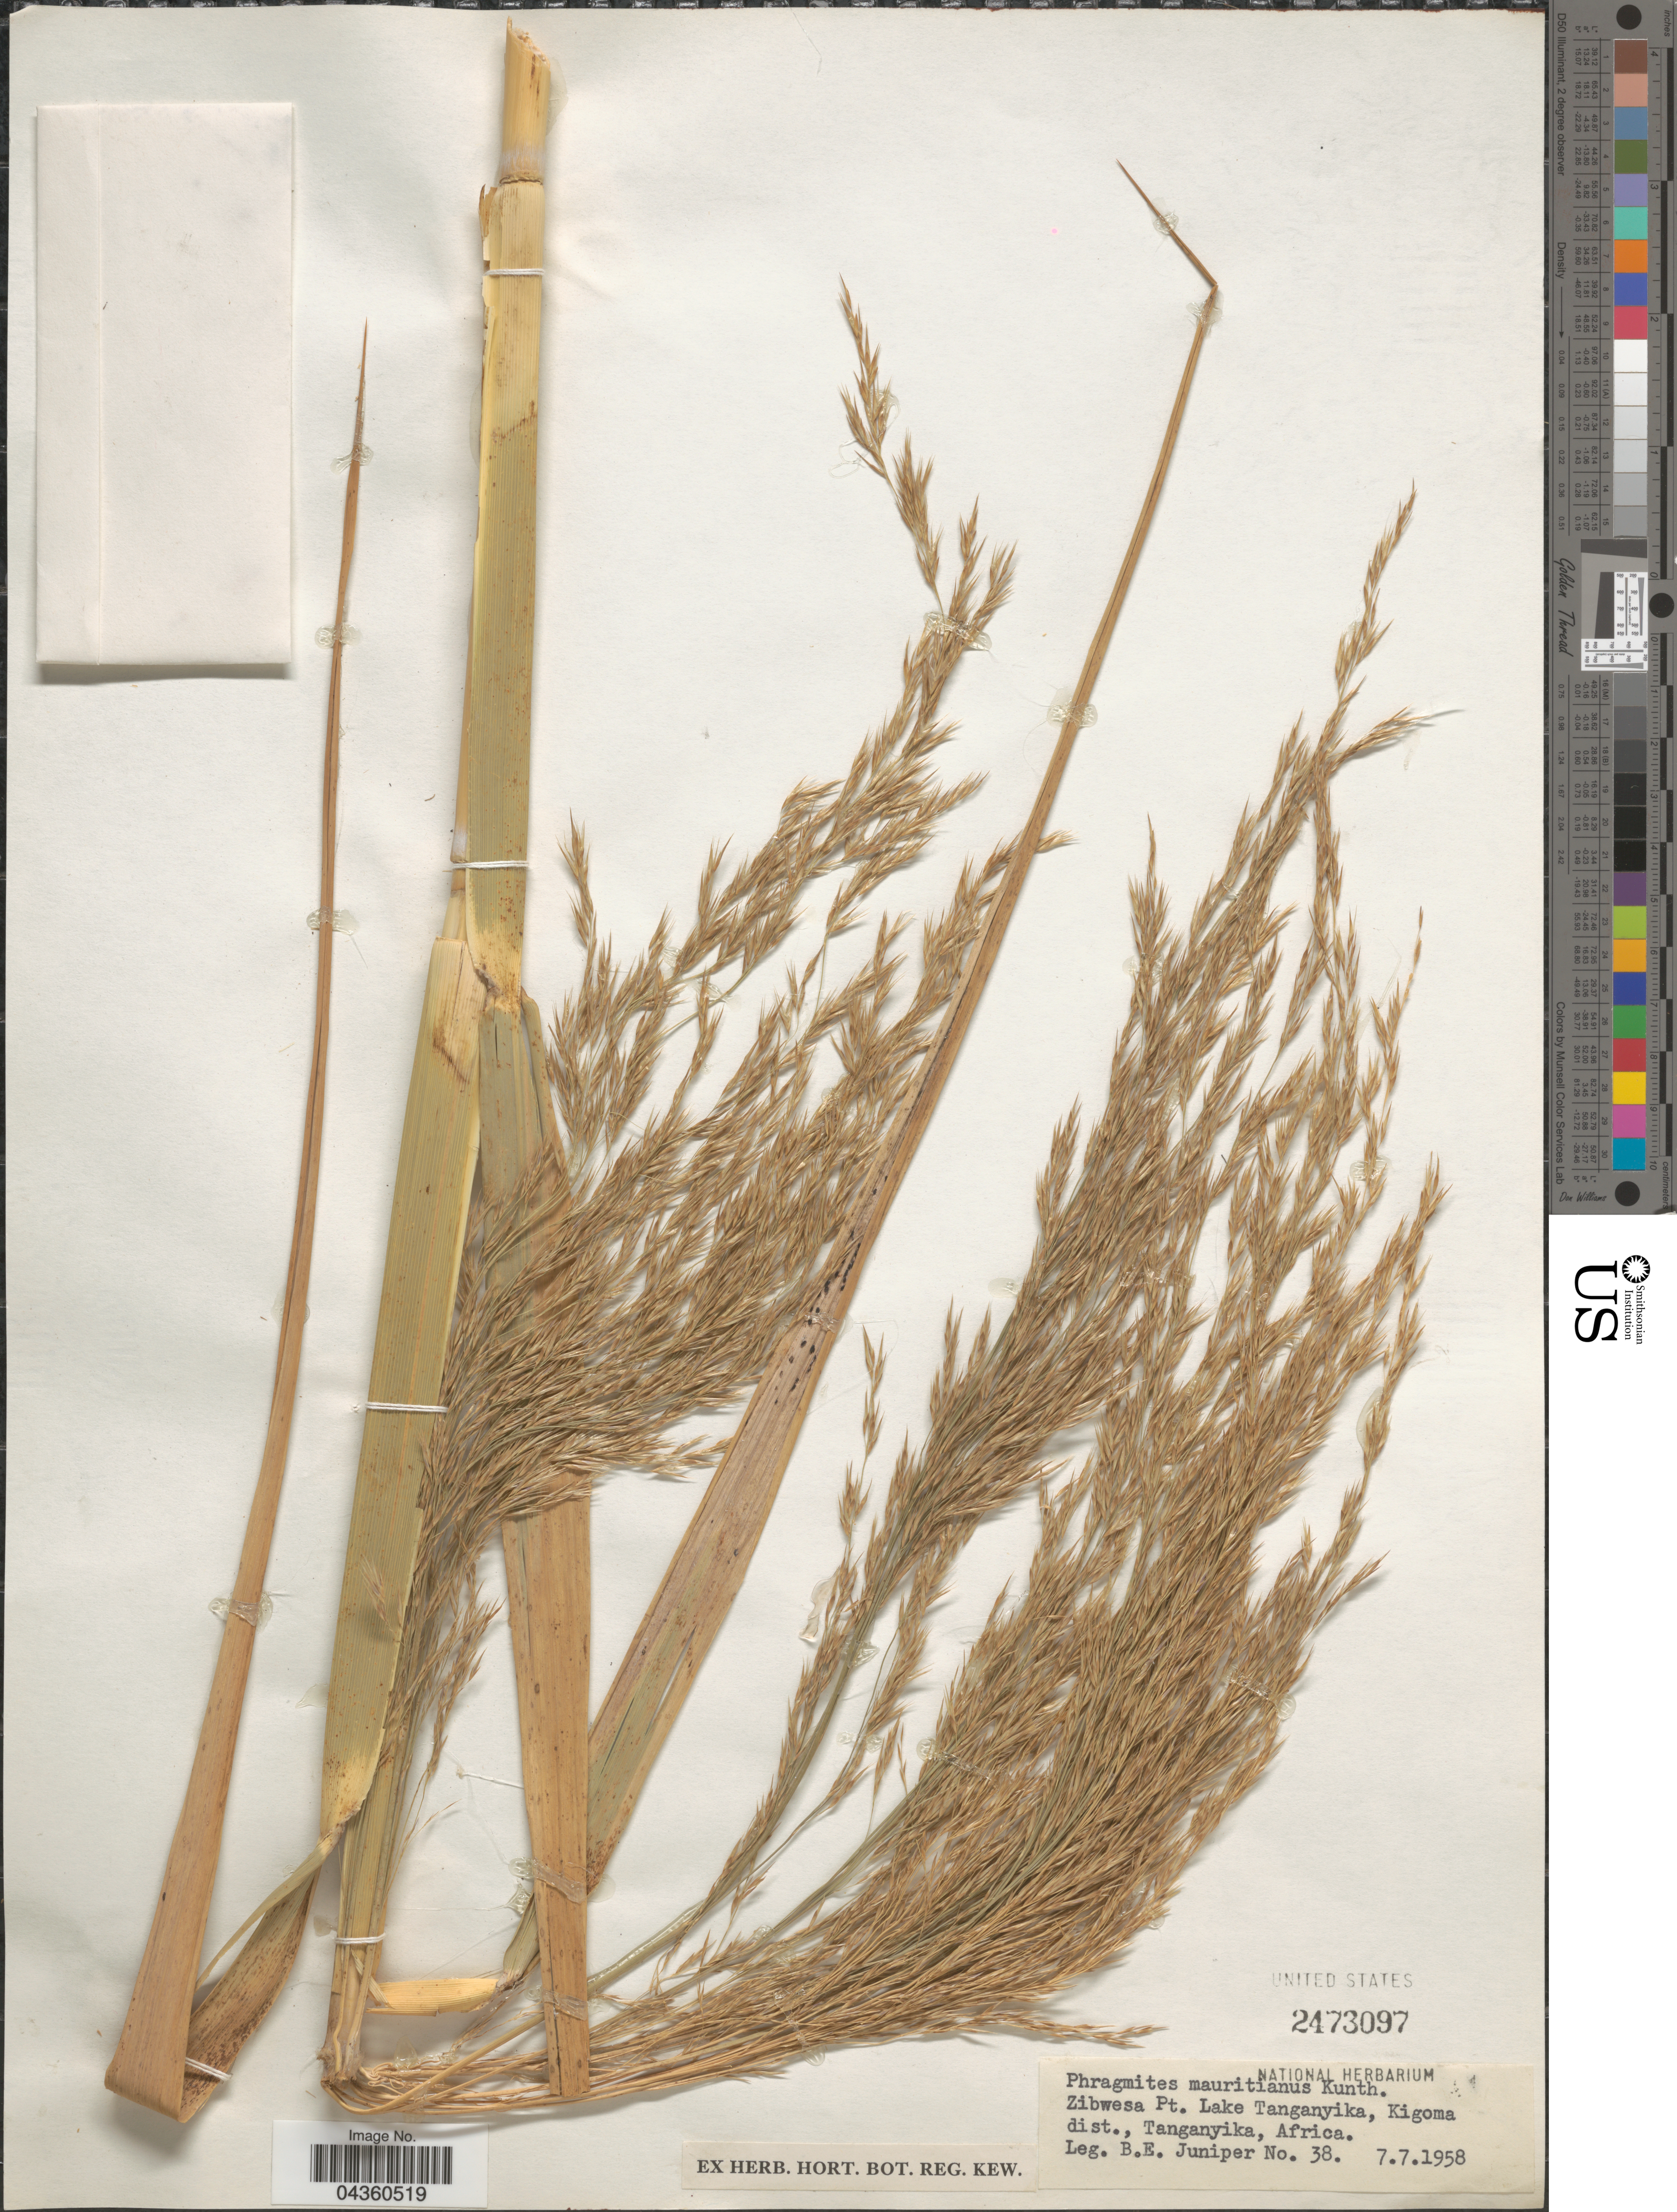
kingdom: Plantae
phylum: Tracheophyta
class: Liliopsida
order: Poales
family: Poaceae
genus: Phragmites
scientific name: Phragmites mauritianus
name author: Kunth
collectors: B. Juniper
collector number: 38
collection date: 1958-07-07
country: Tanzania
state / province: Kigoma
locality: Zibwesa Pt. Lake Tanganyika, Kigoma dist., Tanganyika.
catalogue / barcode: US 2473097